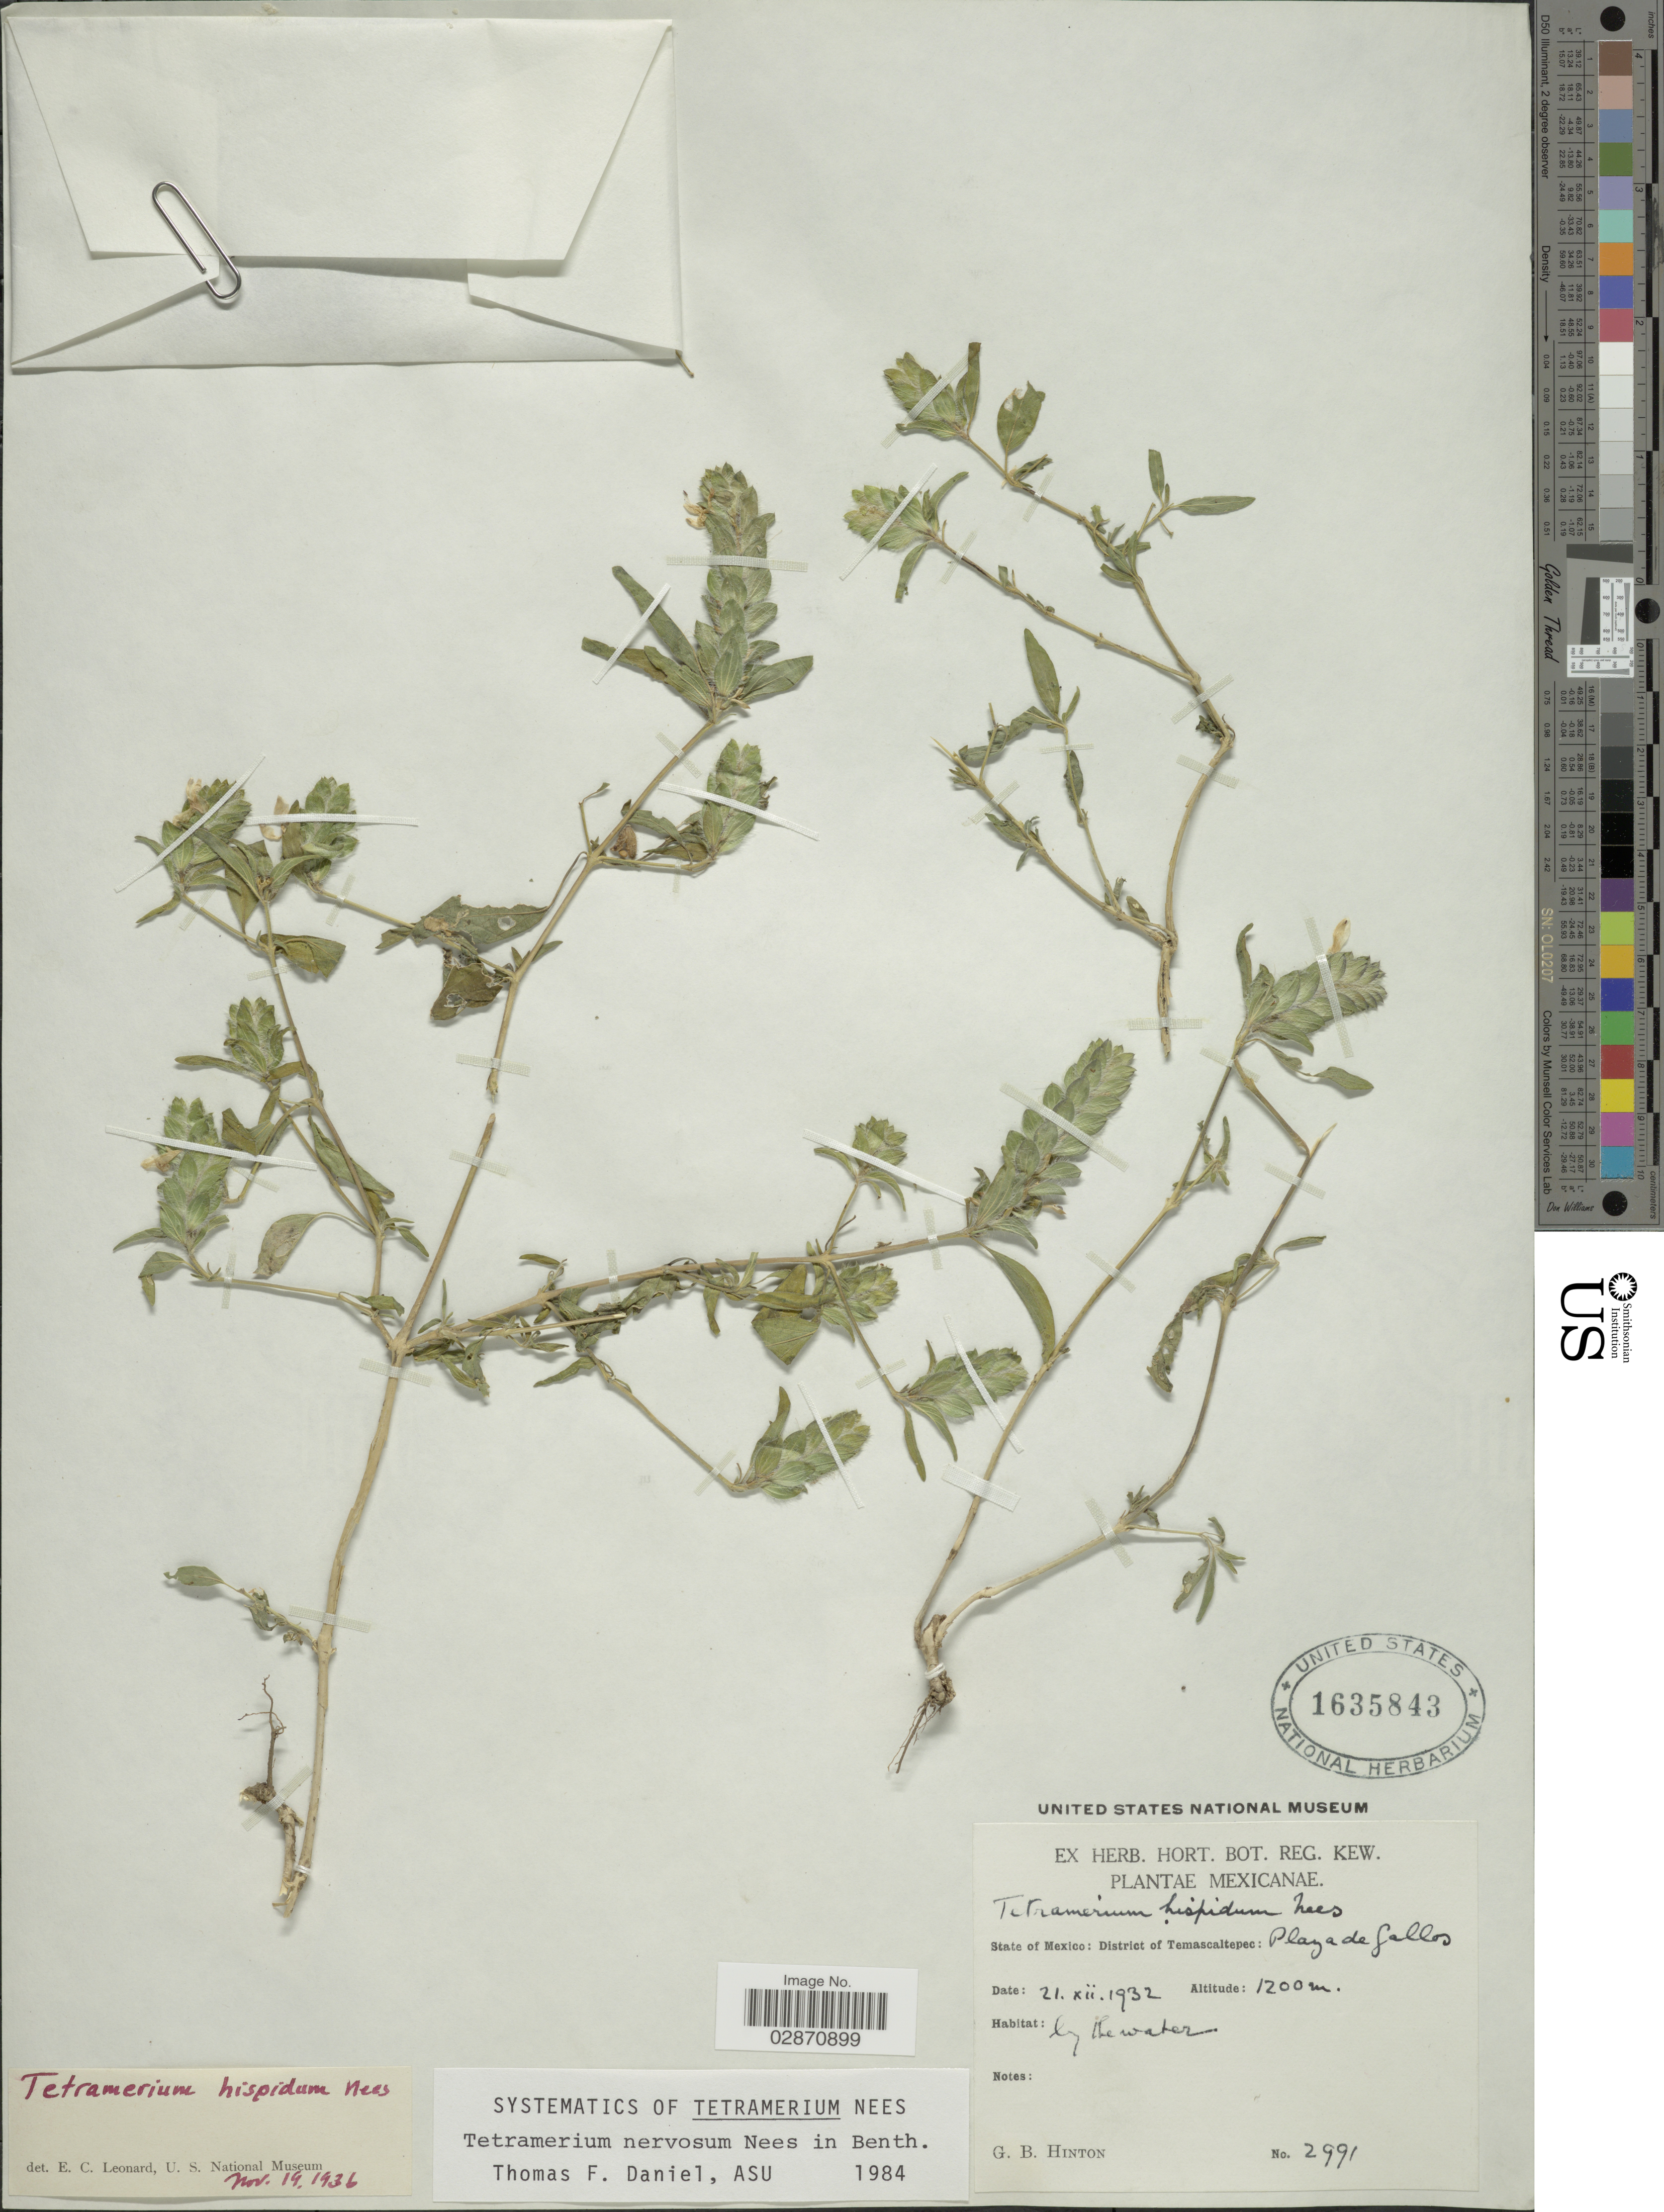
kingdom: Plantae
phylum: Tracheophyta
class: Magnoliopsida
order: Lamiales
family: Acanthaceae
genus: Tetramerium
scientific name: Tetramerium nervosum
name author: Nees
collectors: G. B. Hinton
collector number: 2991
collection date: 1932-12-21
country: Mexico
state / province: México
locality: District of Temascaltepec: Playa de Gallos.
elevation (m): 1200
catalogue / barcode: US 1635843